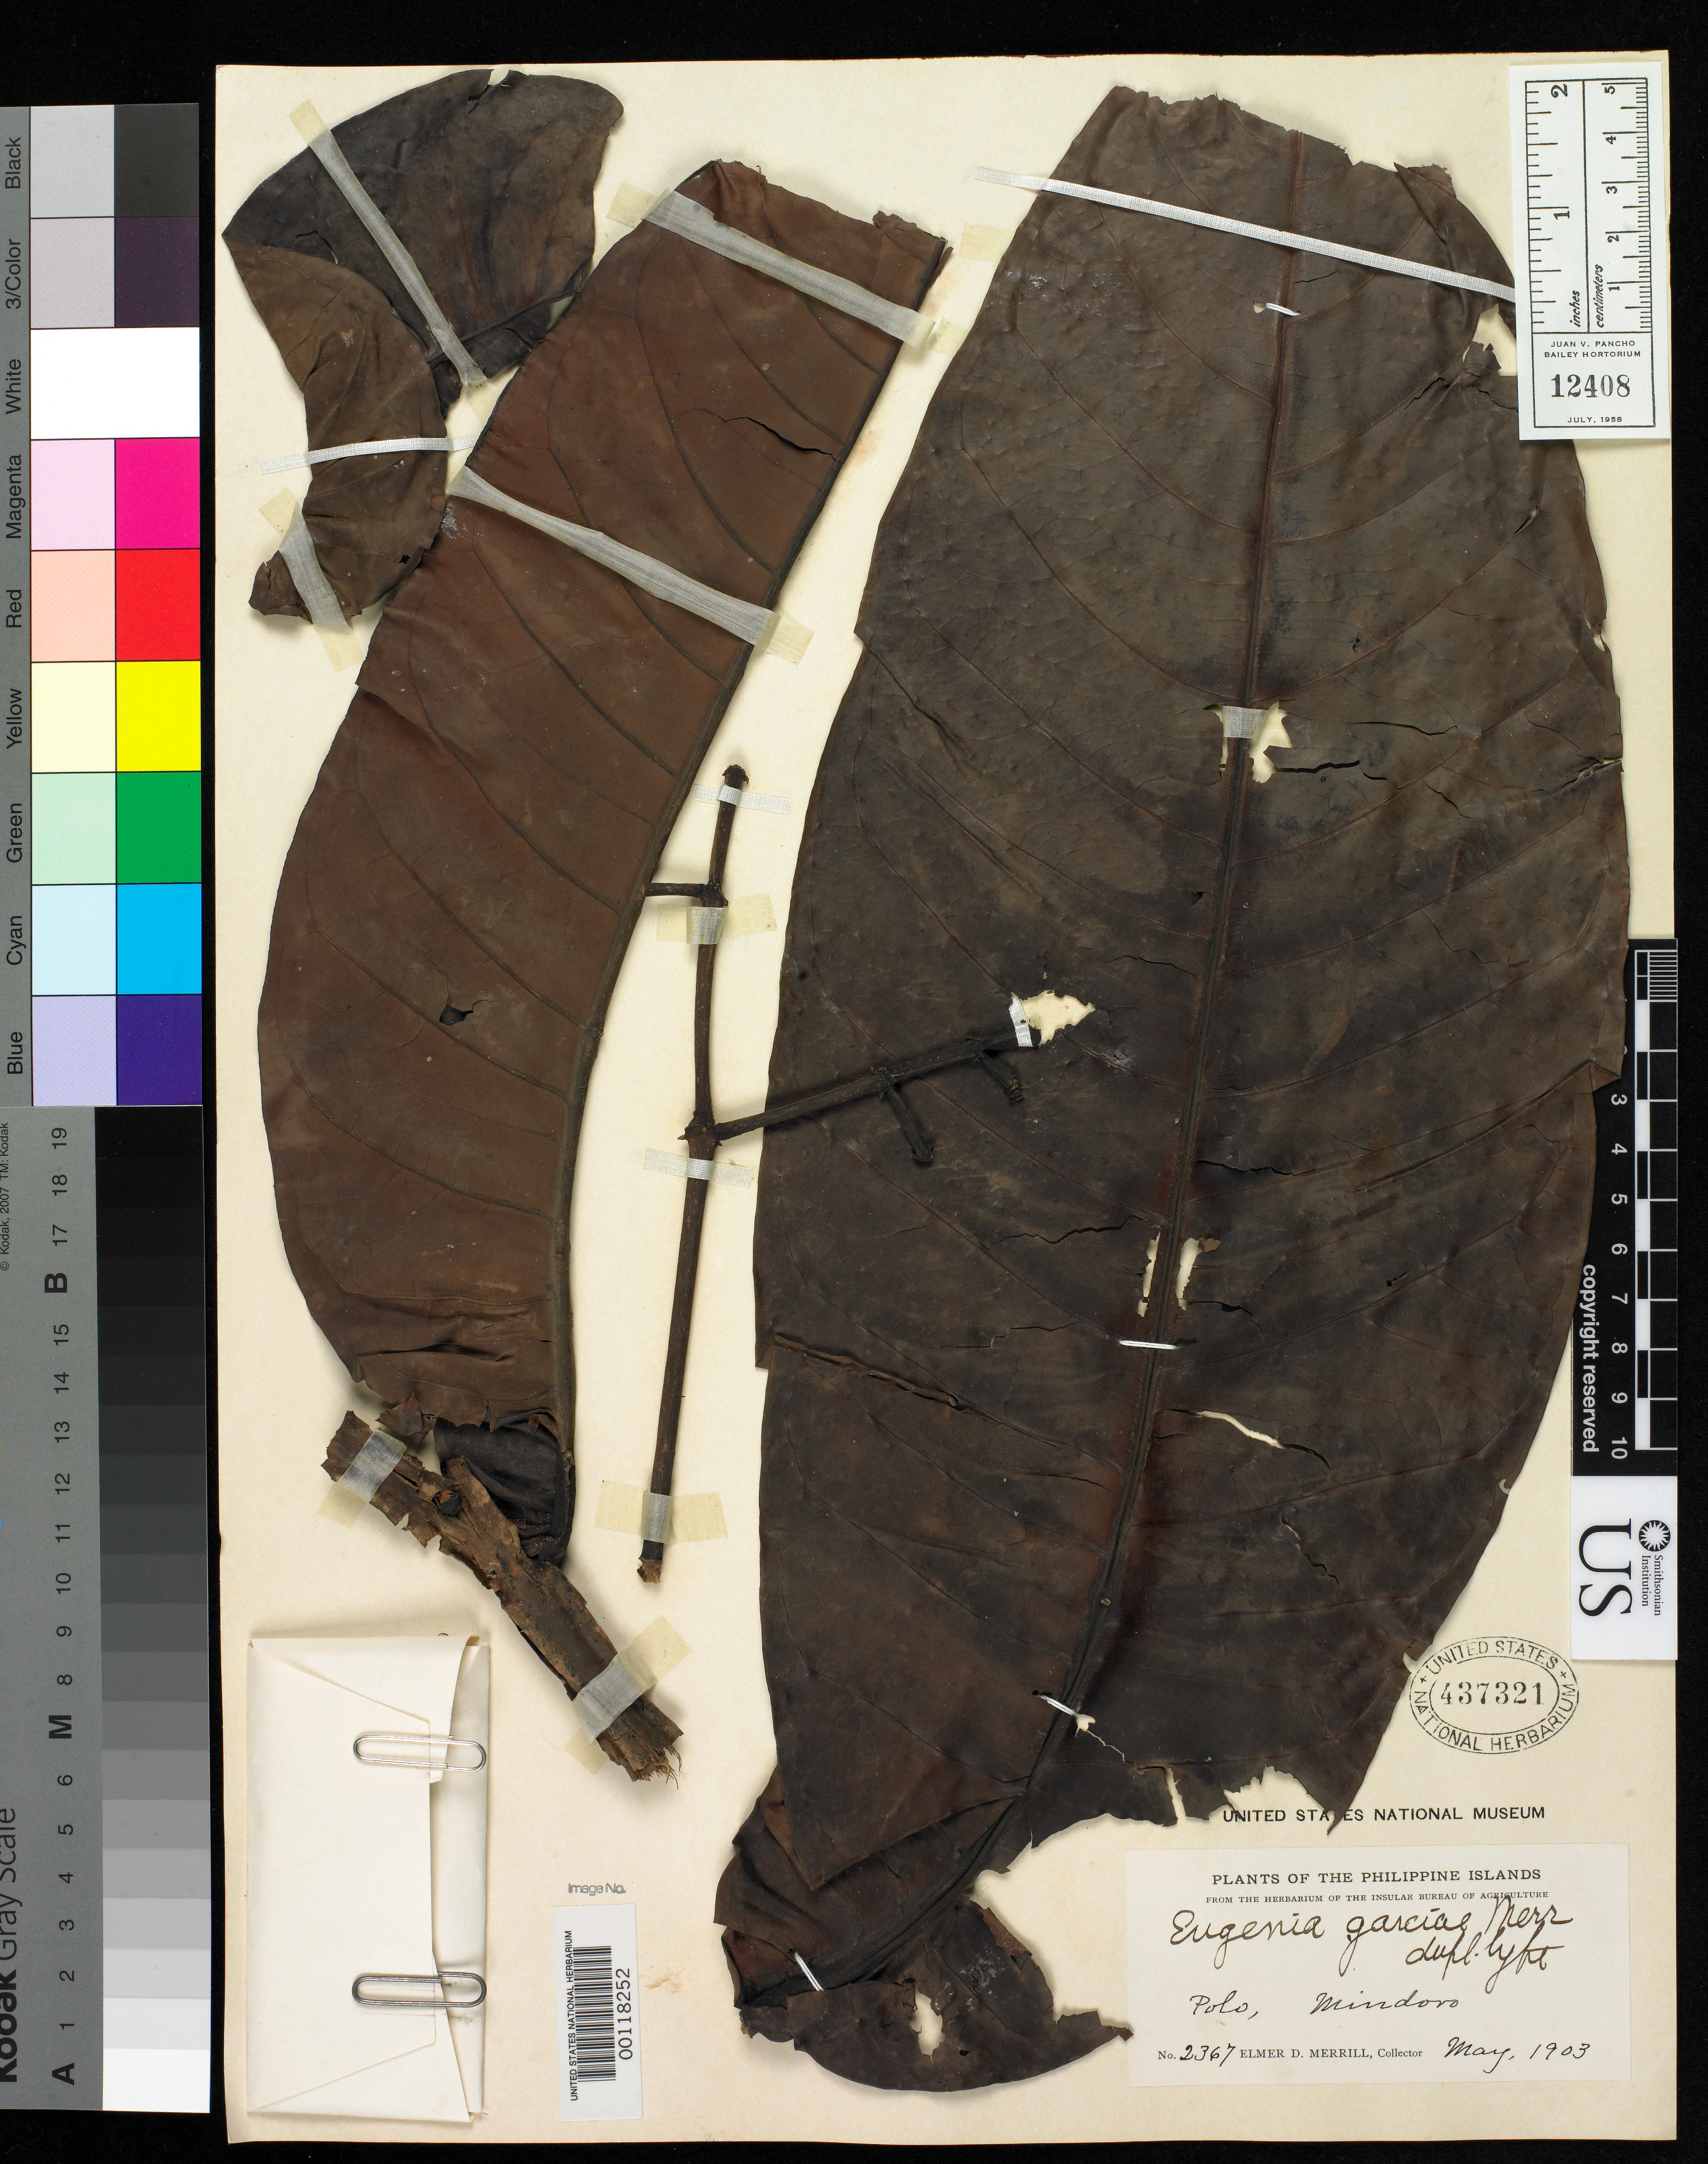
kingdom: Plantae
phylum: Tracheophyta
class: Magnoliopsida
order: Myrtales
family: Myrtaceae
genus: Jambosa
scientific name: Jambosa garciae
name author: Merr.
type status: Isotype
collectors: R. Garcia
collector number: E.D. Merrill 2367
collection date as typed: May 1903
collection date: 1903-05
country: Philippines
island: Mindoro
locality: Pola.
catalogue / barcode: US 437321